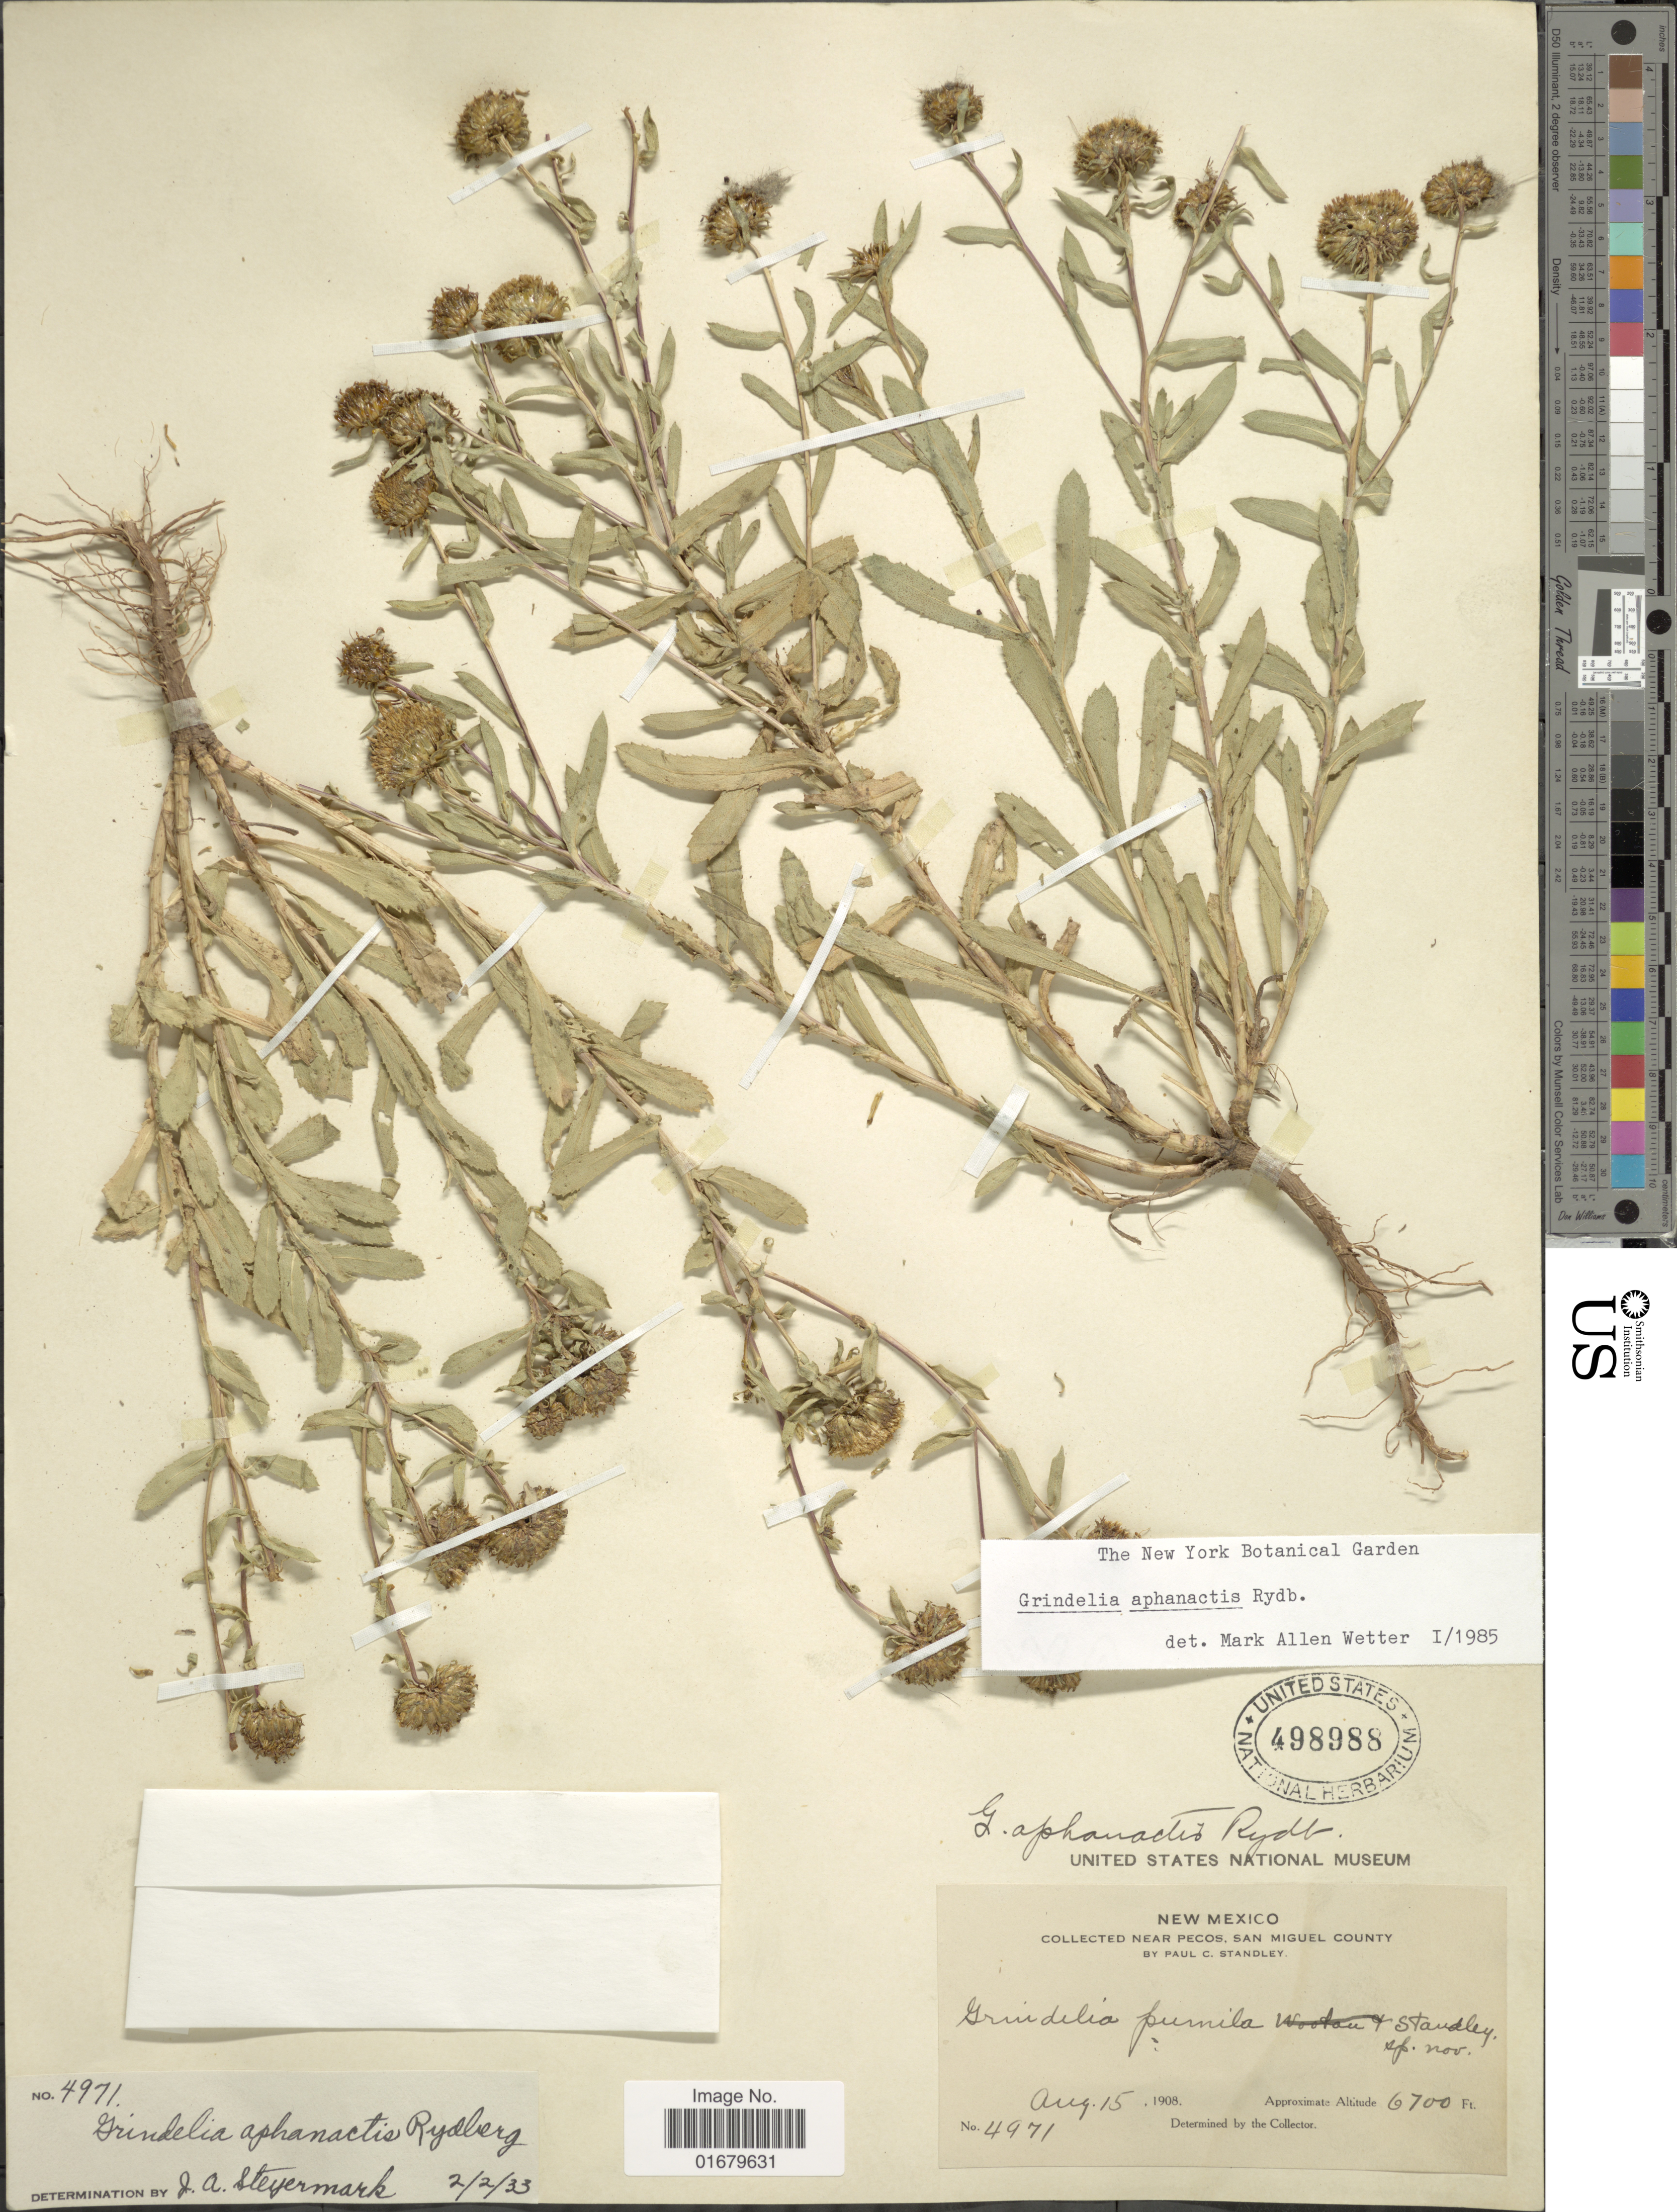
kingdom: Plantae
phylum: Tracheophyta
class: Magnoliopsida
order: Asterales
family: Asteraceae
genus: Grindelia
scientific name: Grindelia aphanactis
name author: Rydb.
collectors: P. C. Standley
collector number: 4971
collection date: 1908-08-15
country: United States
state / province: New Mexico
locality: Near Pecos, San Miguel County.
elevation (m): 2042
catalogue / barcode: US 498988